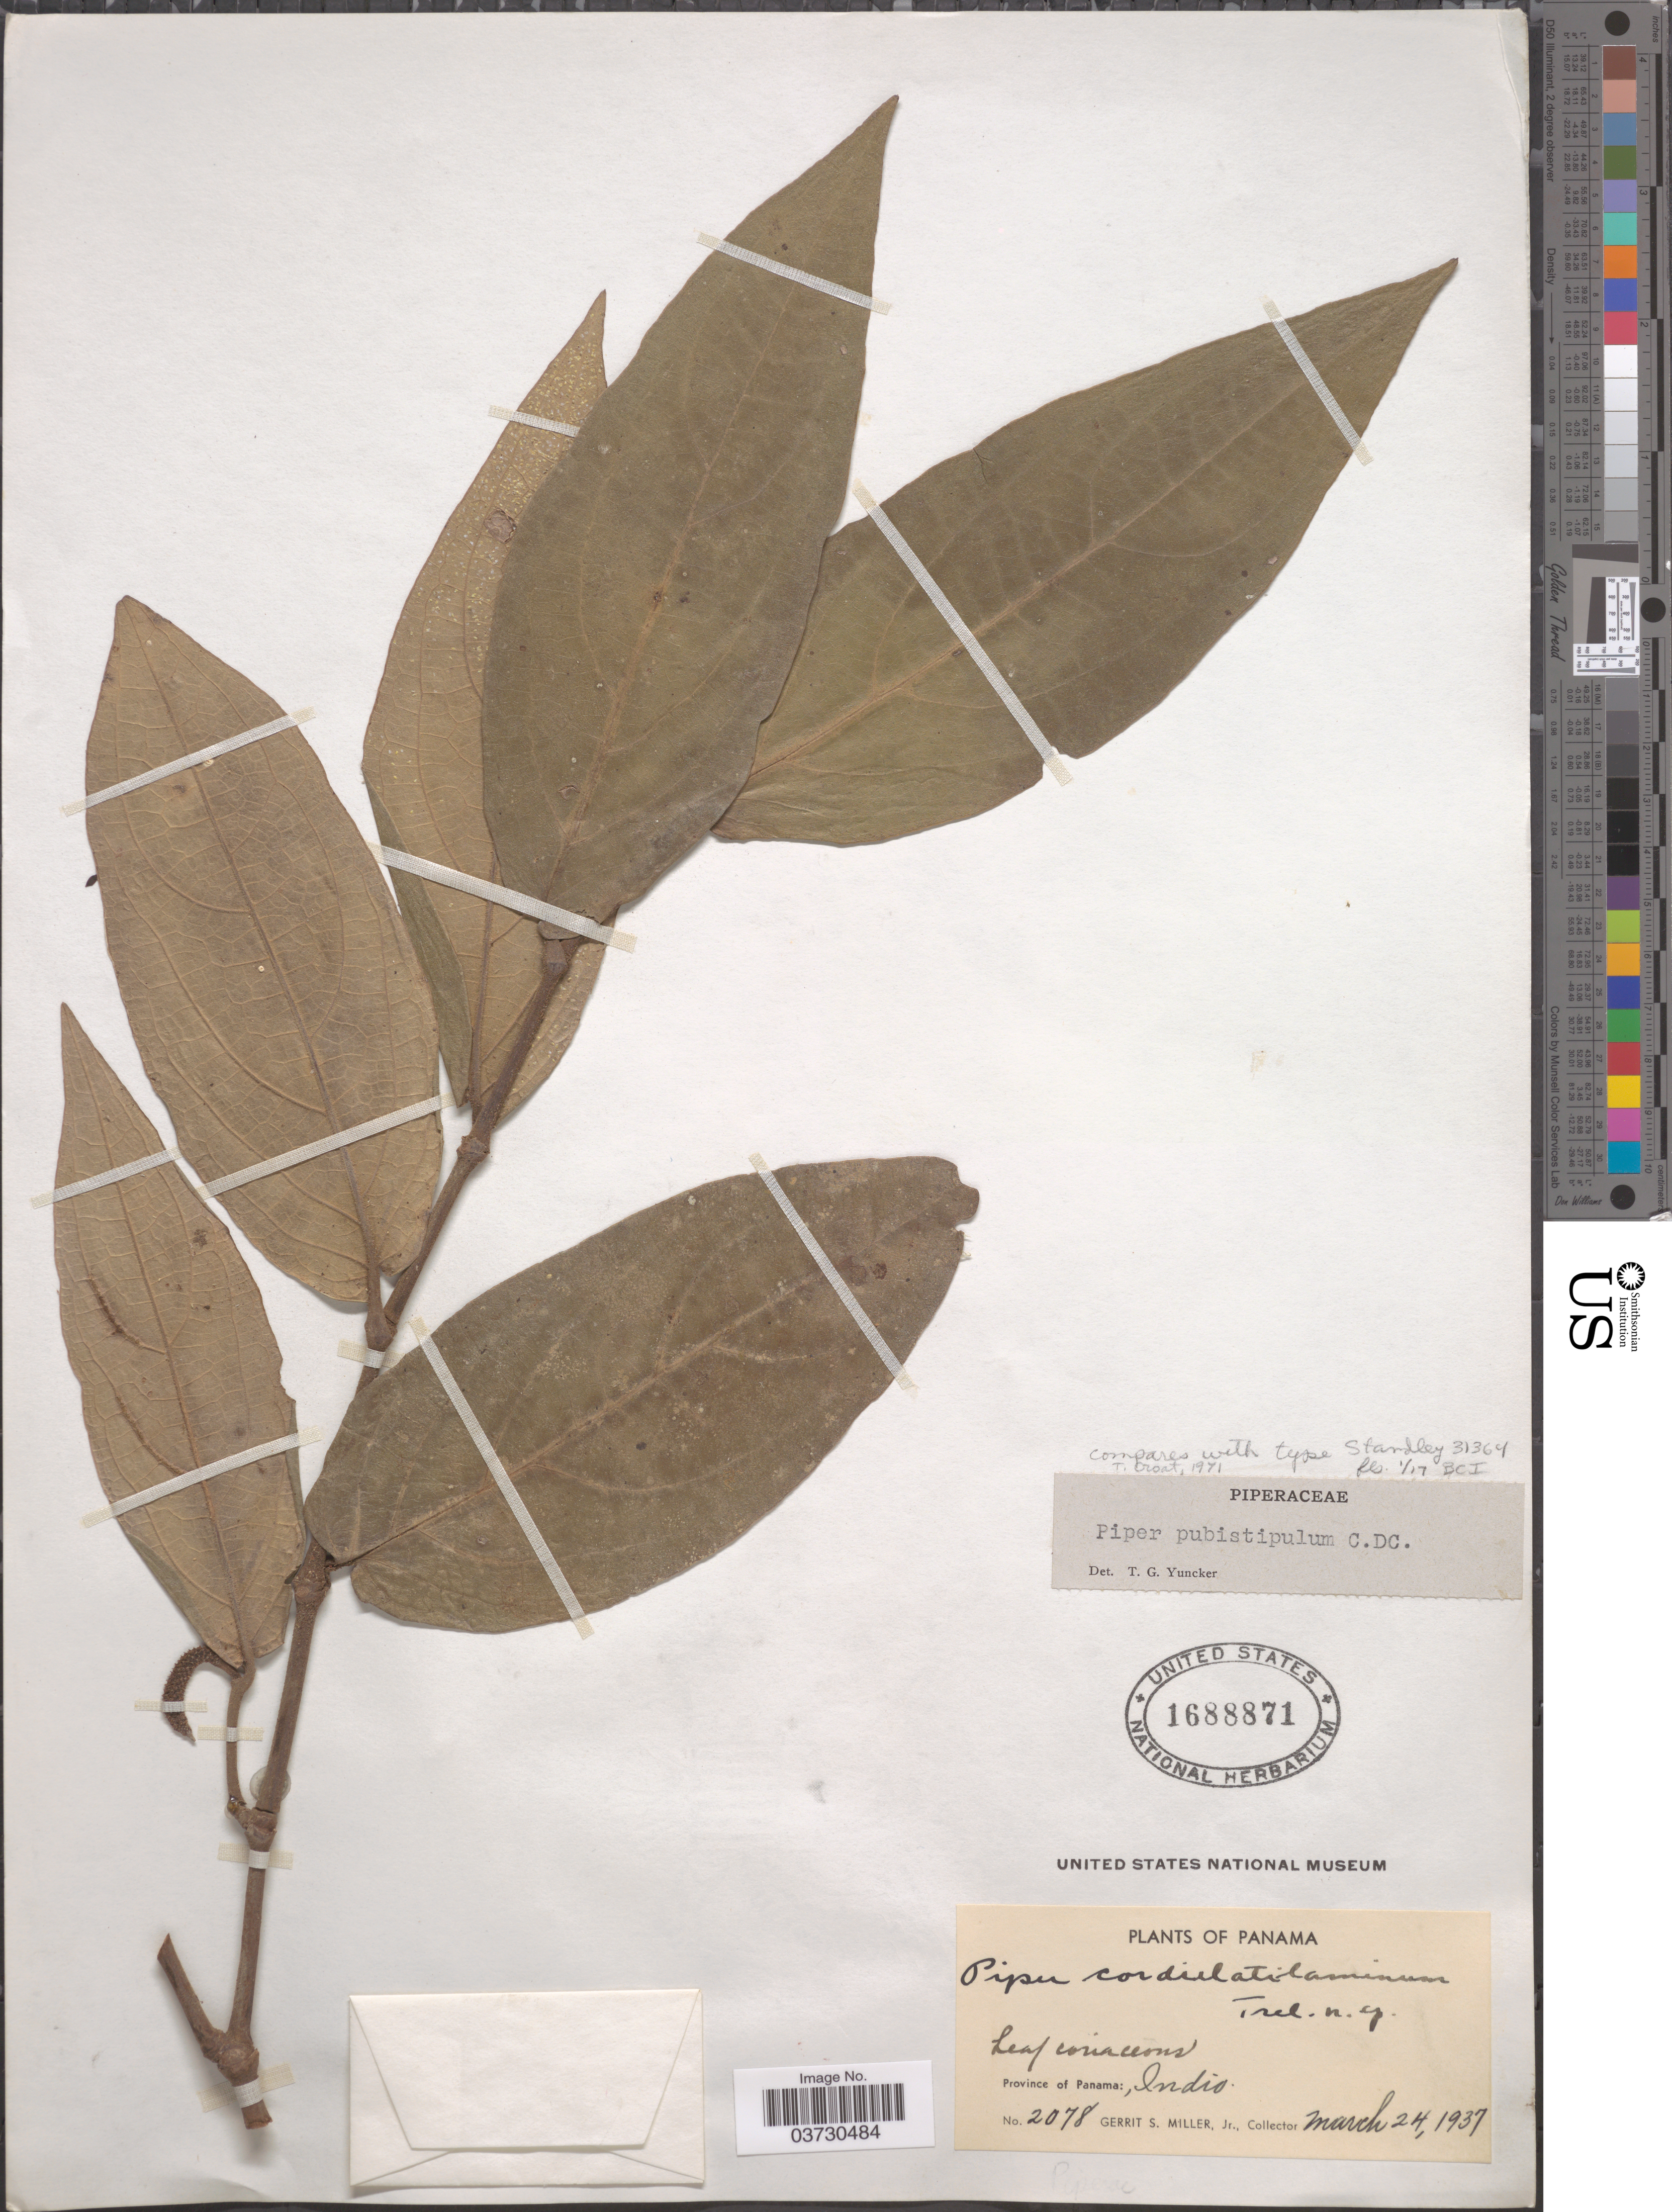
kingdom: Plantae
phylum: Tracheophyta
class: Magnoliopsida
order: Piperales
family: Piperaceae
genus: Piper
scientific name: Piper pubistipulum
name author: C. DC.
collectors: G. S. Miller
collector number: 2078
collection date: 1937-03-24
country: Panama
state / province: Panamá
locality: Indio.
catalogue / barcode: US 1688871